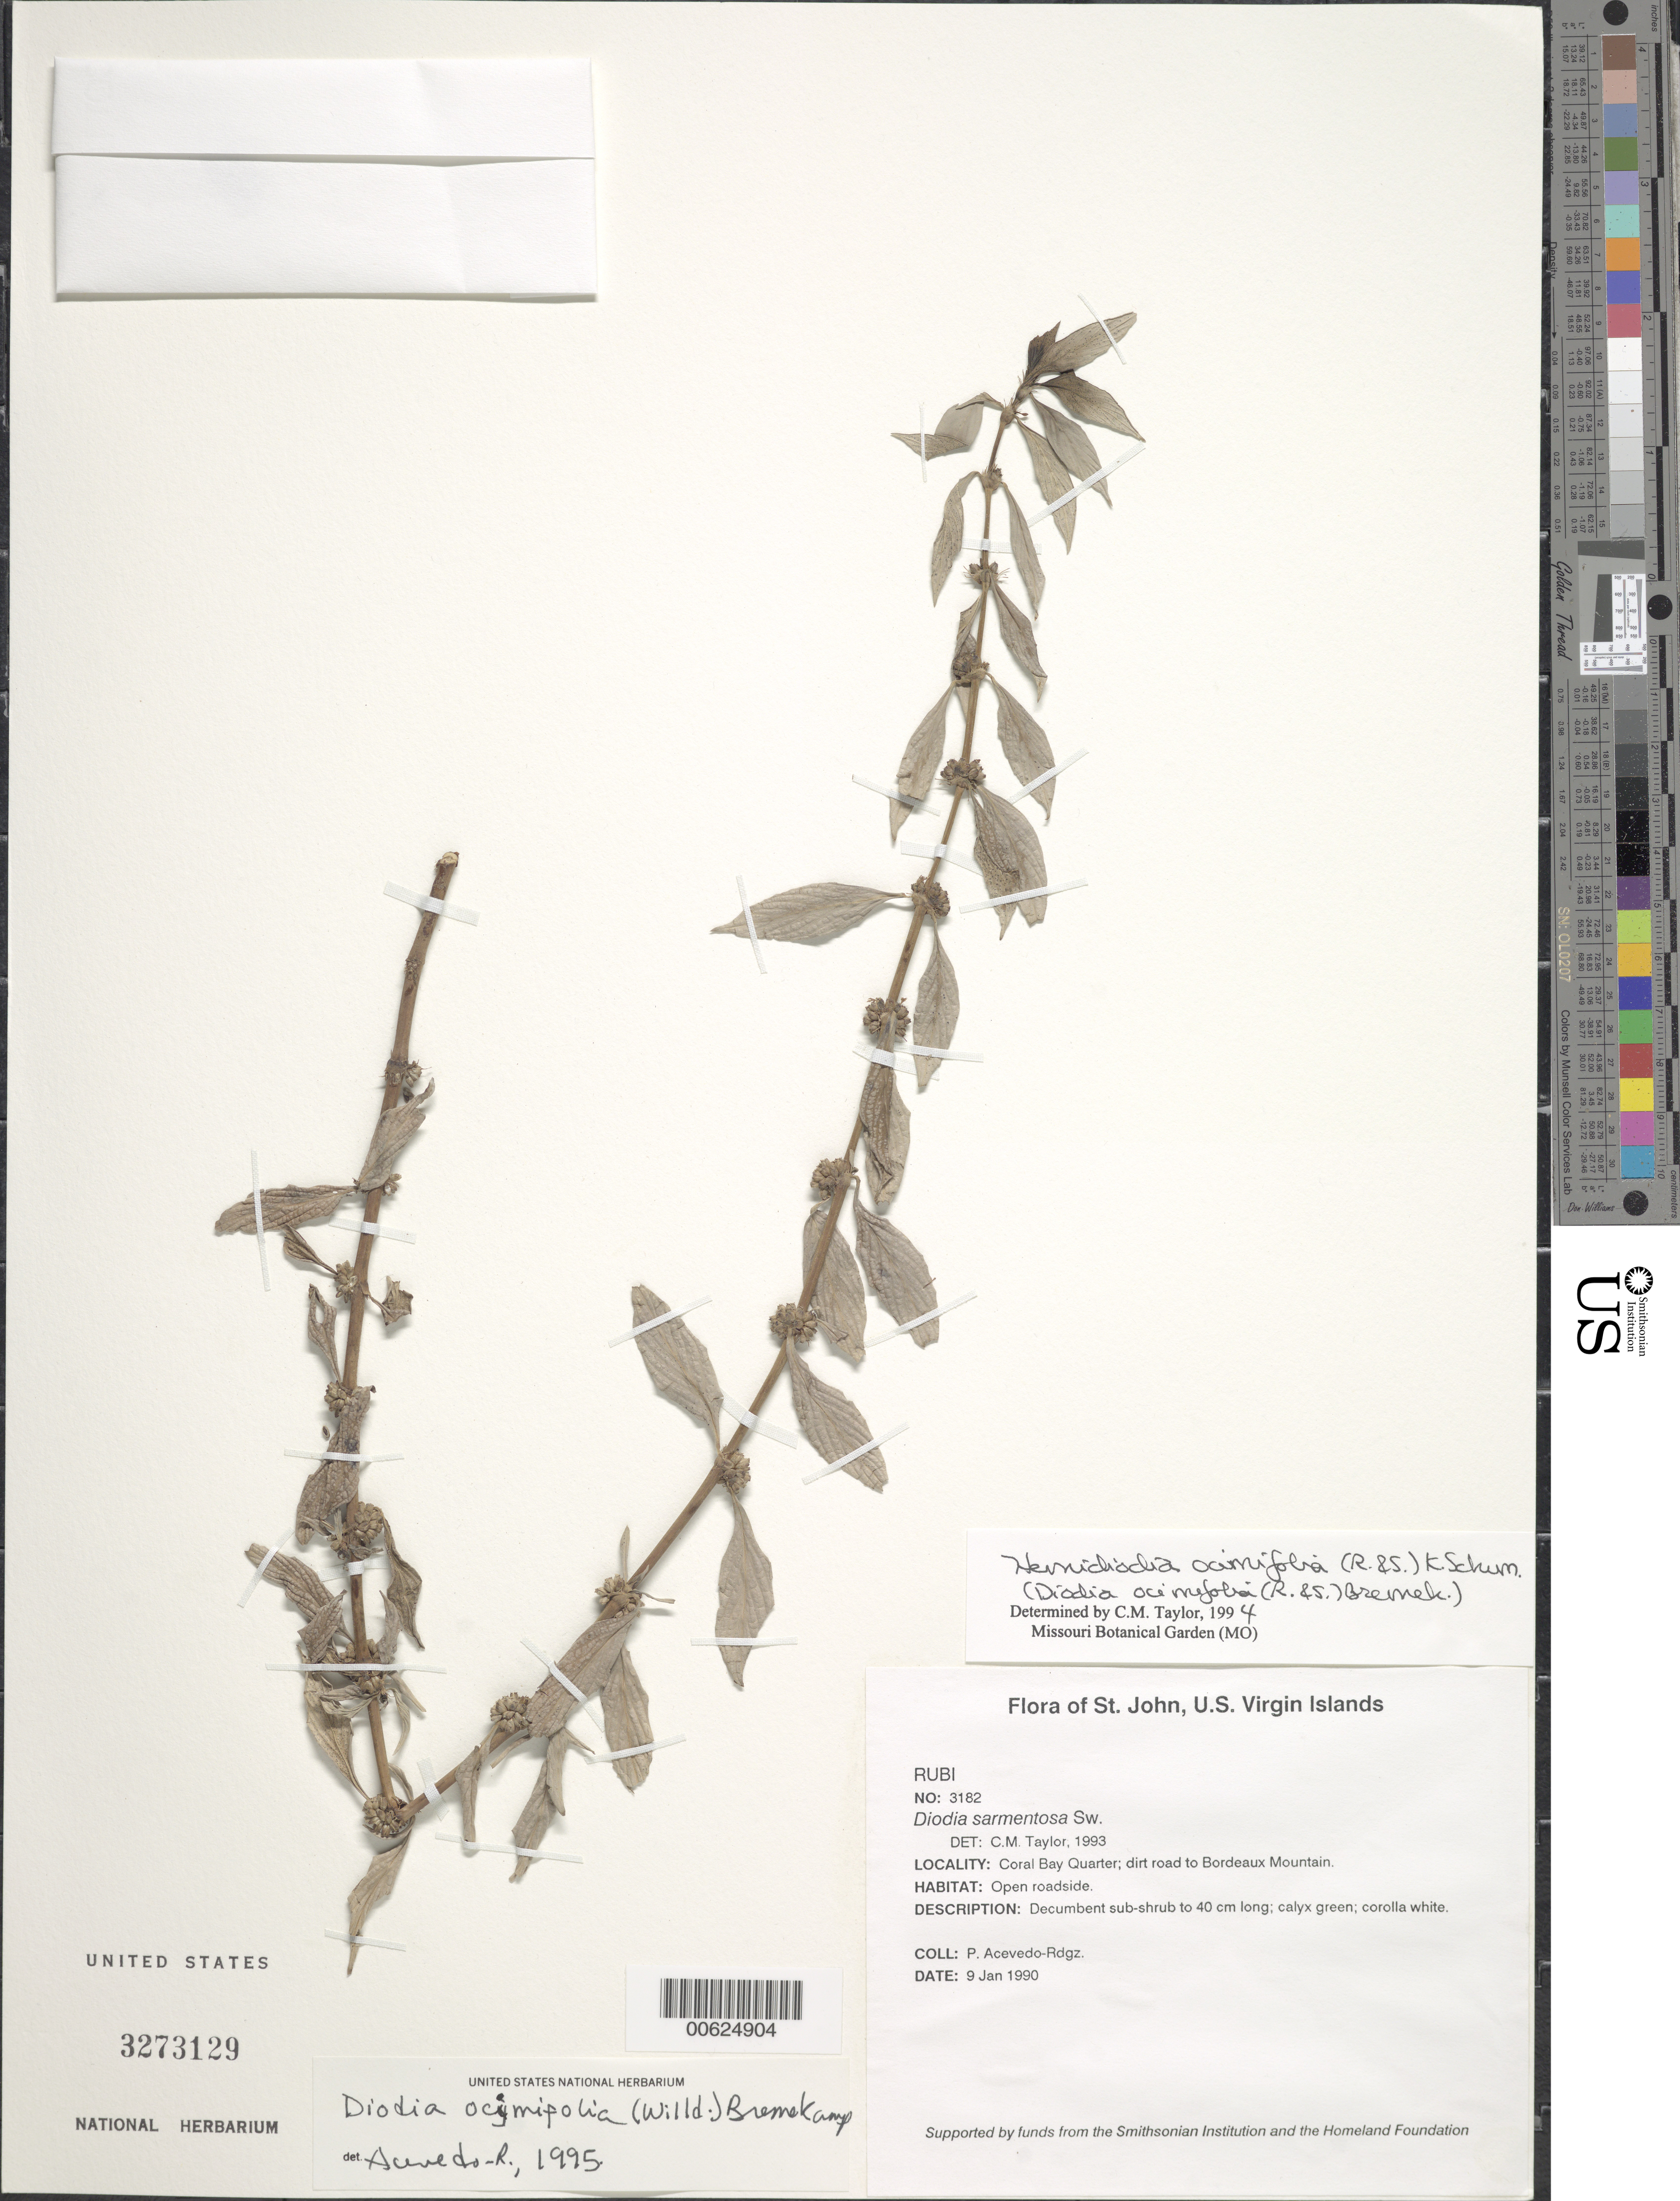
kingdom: Plantae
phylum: Tracheophyta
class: Magnoliopsida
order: Gentianales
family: Rubiaceae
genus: Diodia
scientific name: Diodia ocimifolia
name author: (Willd. ex Roem. & Schult.) Bremek.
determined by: Acevedo-Rodríguez, P., (BOT), Smithsonian Institution - National Museum of Natural History (UNITED STATES)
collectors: P. Acevedo-Rodr.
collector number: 3182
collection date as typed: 09 Jan 1990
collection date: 1990-01-09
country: U.S. Virgin Islands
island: St. John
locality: Coral Bay Quarter; dirt road to Bordeaux Mountain.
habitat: Open roadside.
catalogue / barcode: US 3273129